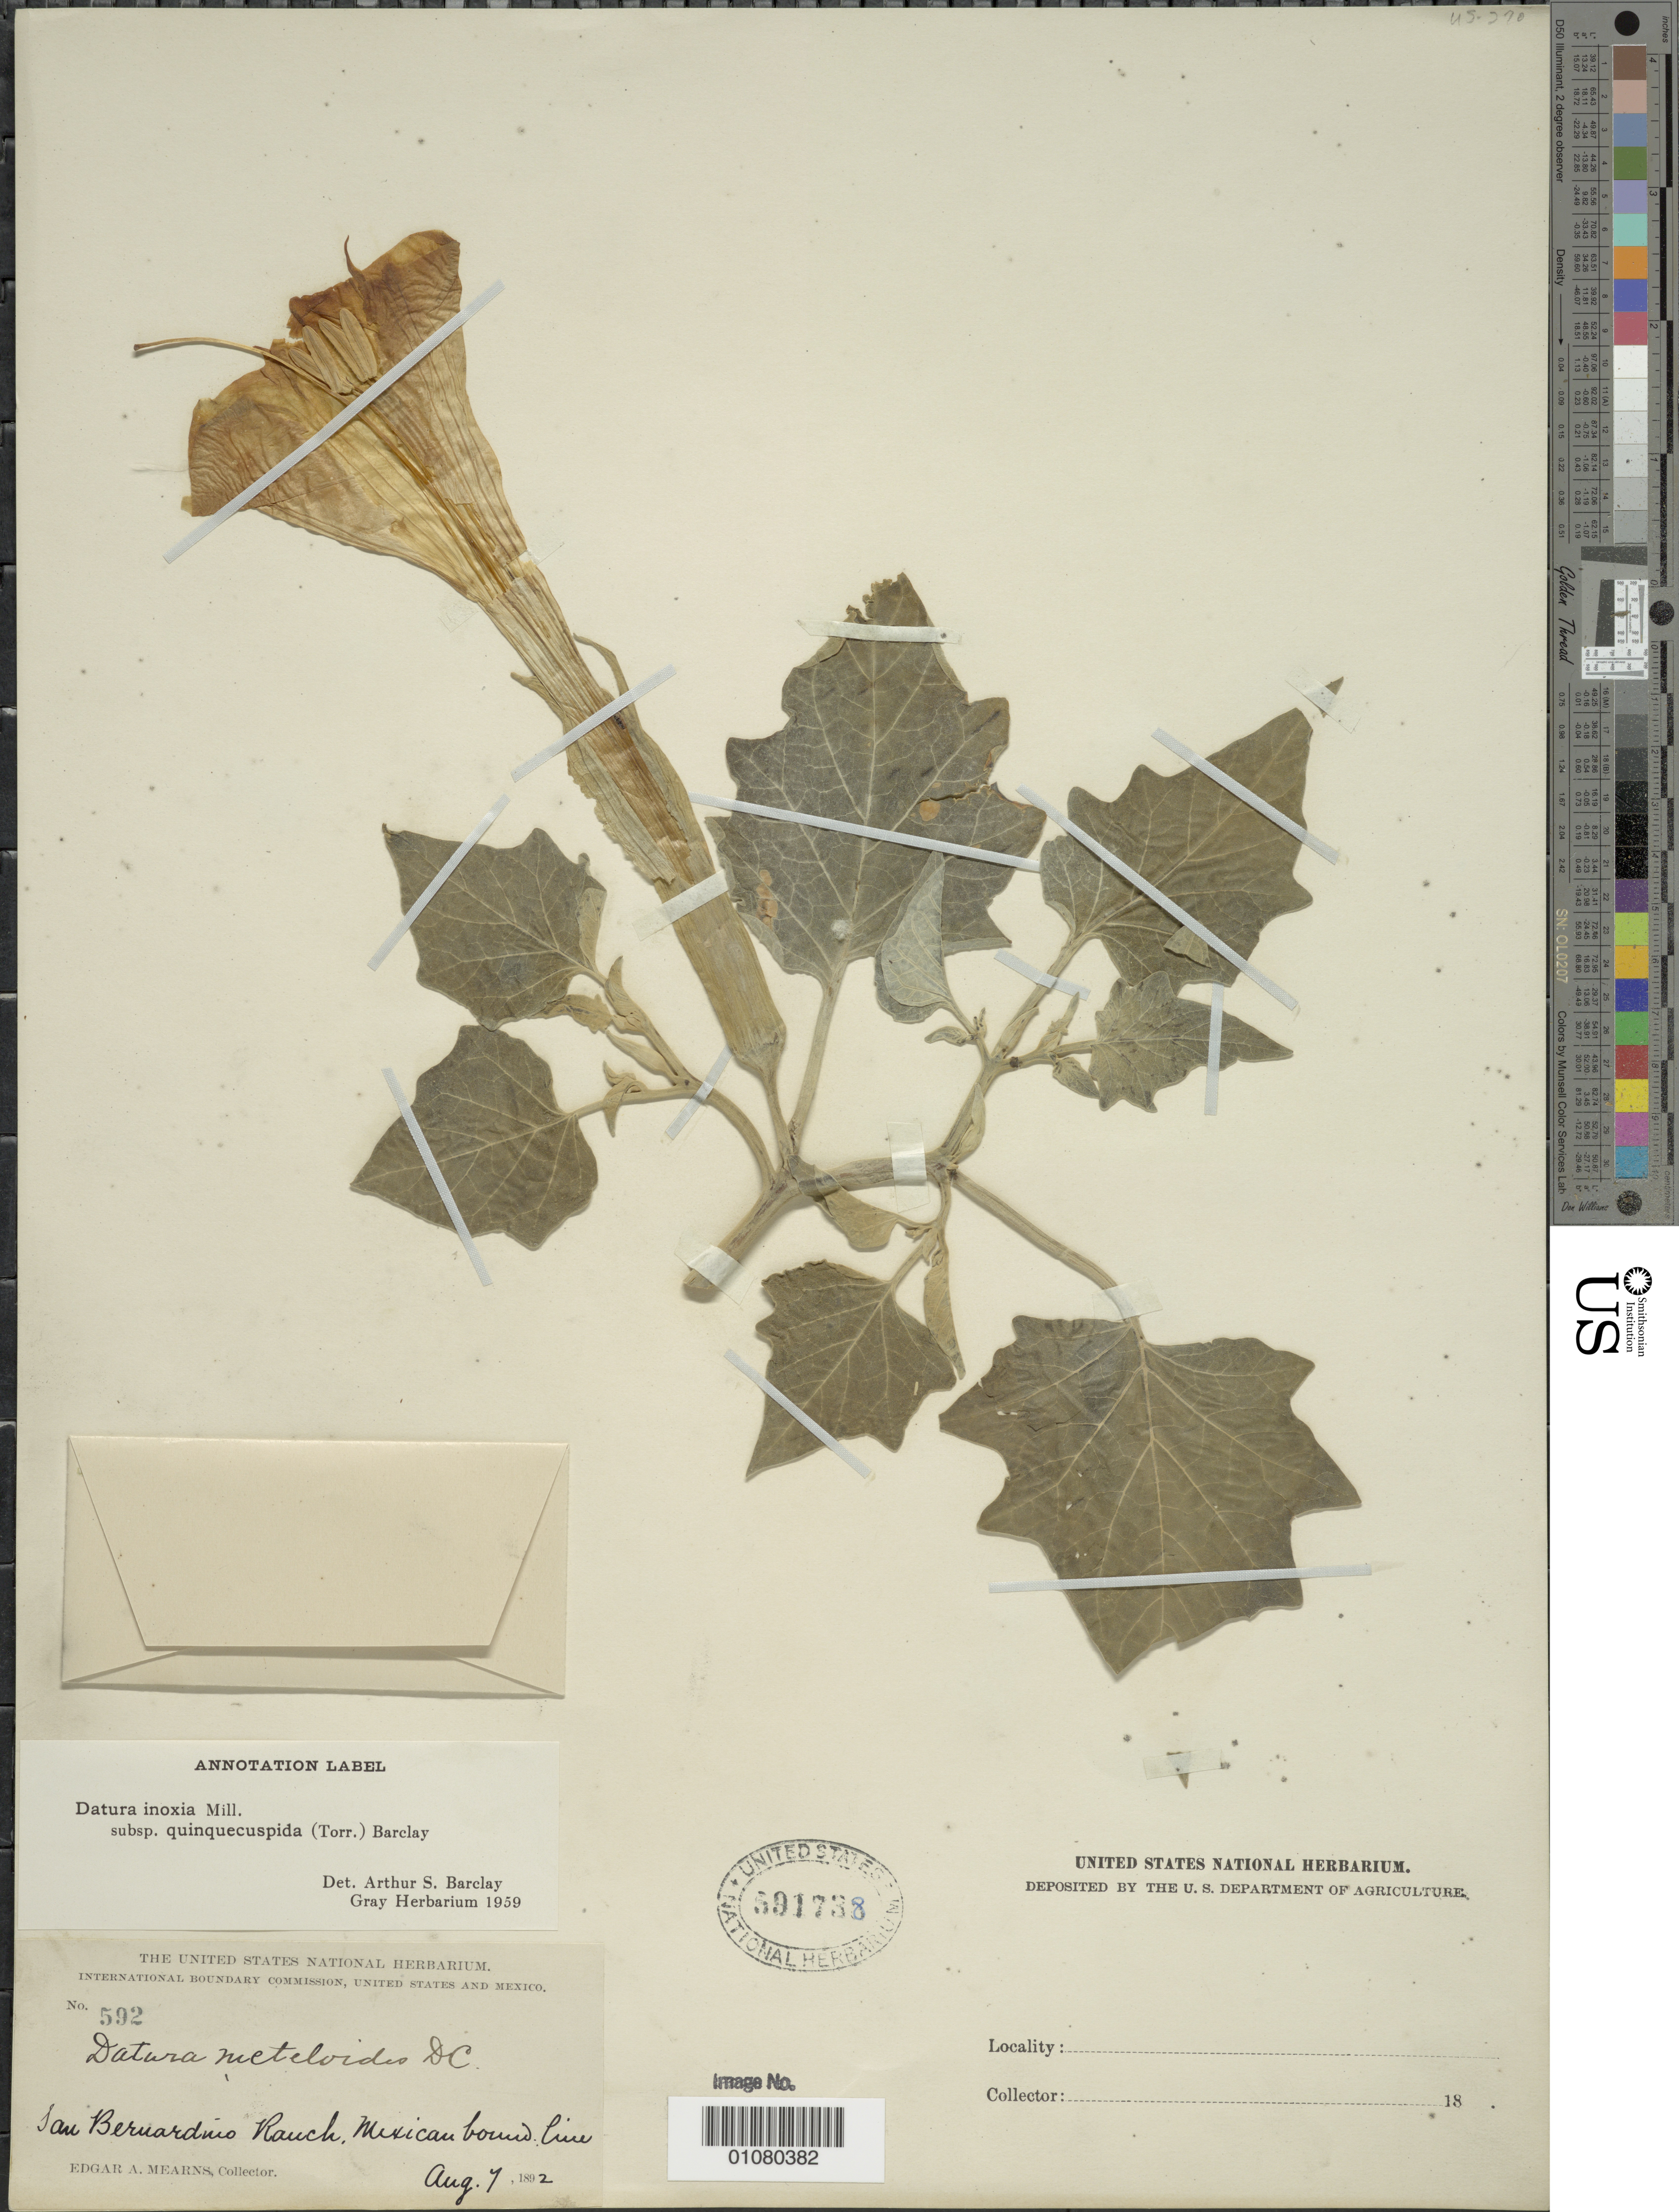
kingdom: Plantae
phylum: Tracheophyta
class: Magnoliopsida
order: Solanales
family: Solanaceae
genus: Datura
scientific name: Datura innoxia subsp. quinquecuspidata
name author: (Torr.) A.S. Barclay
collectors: E. A. Mearns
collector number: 592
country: Mexico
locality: San Bernardino Ranch, Mexican boundary line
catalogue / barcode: US 591738